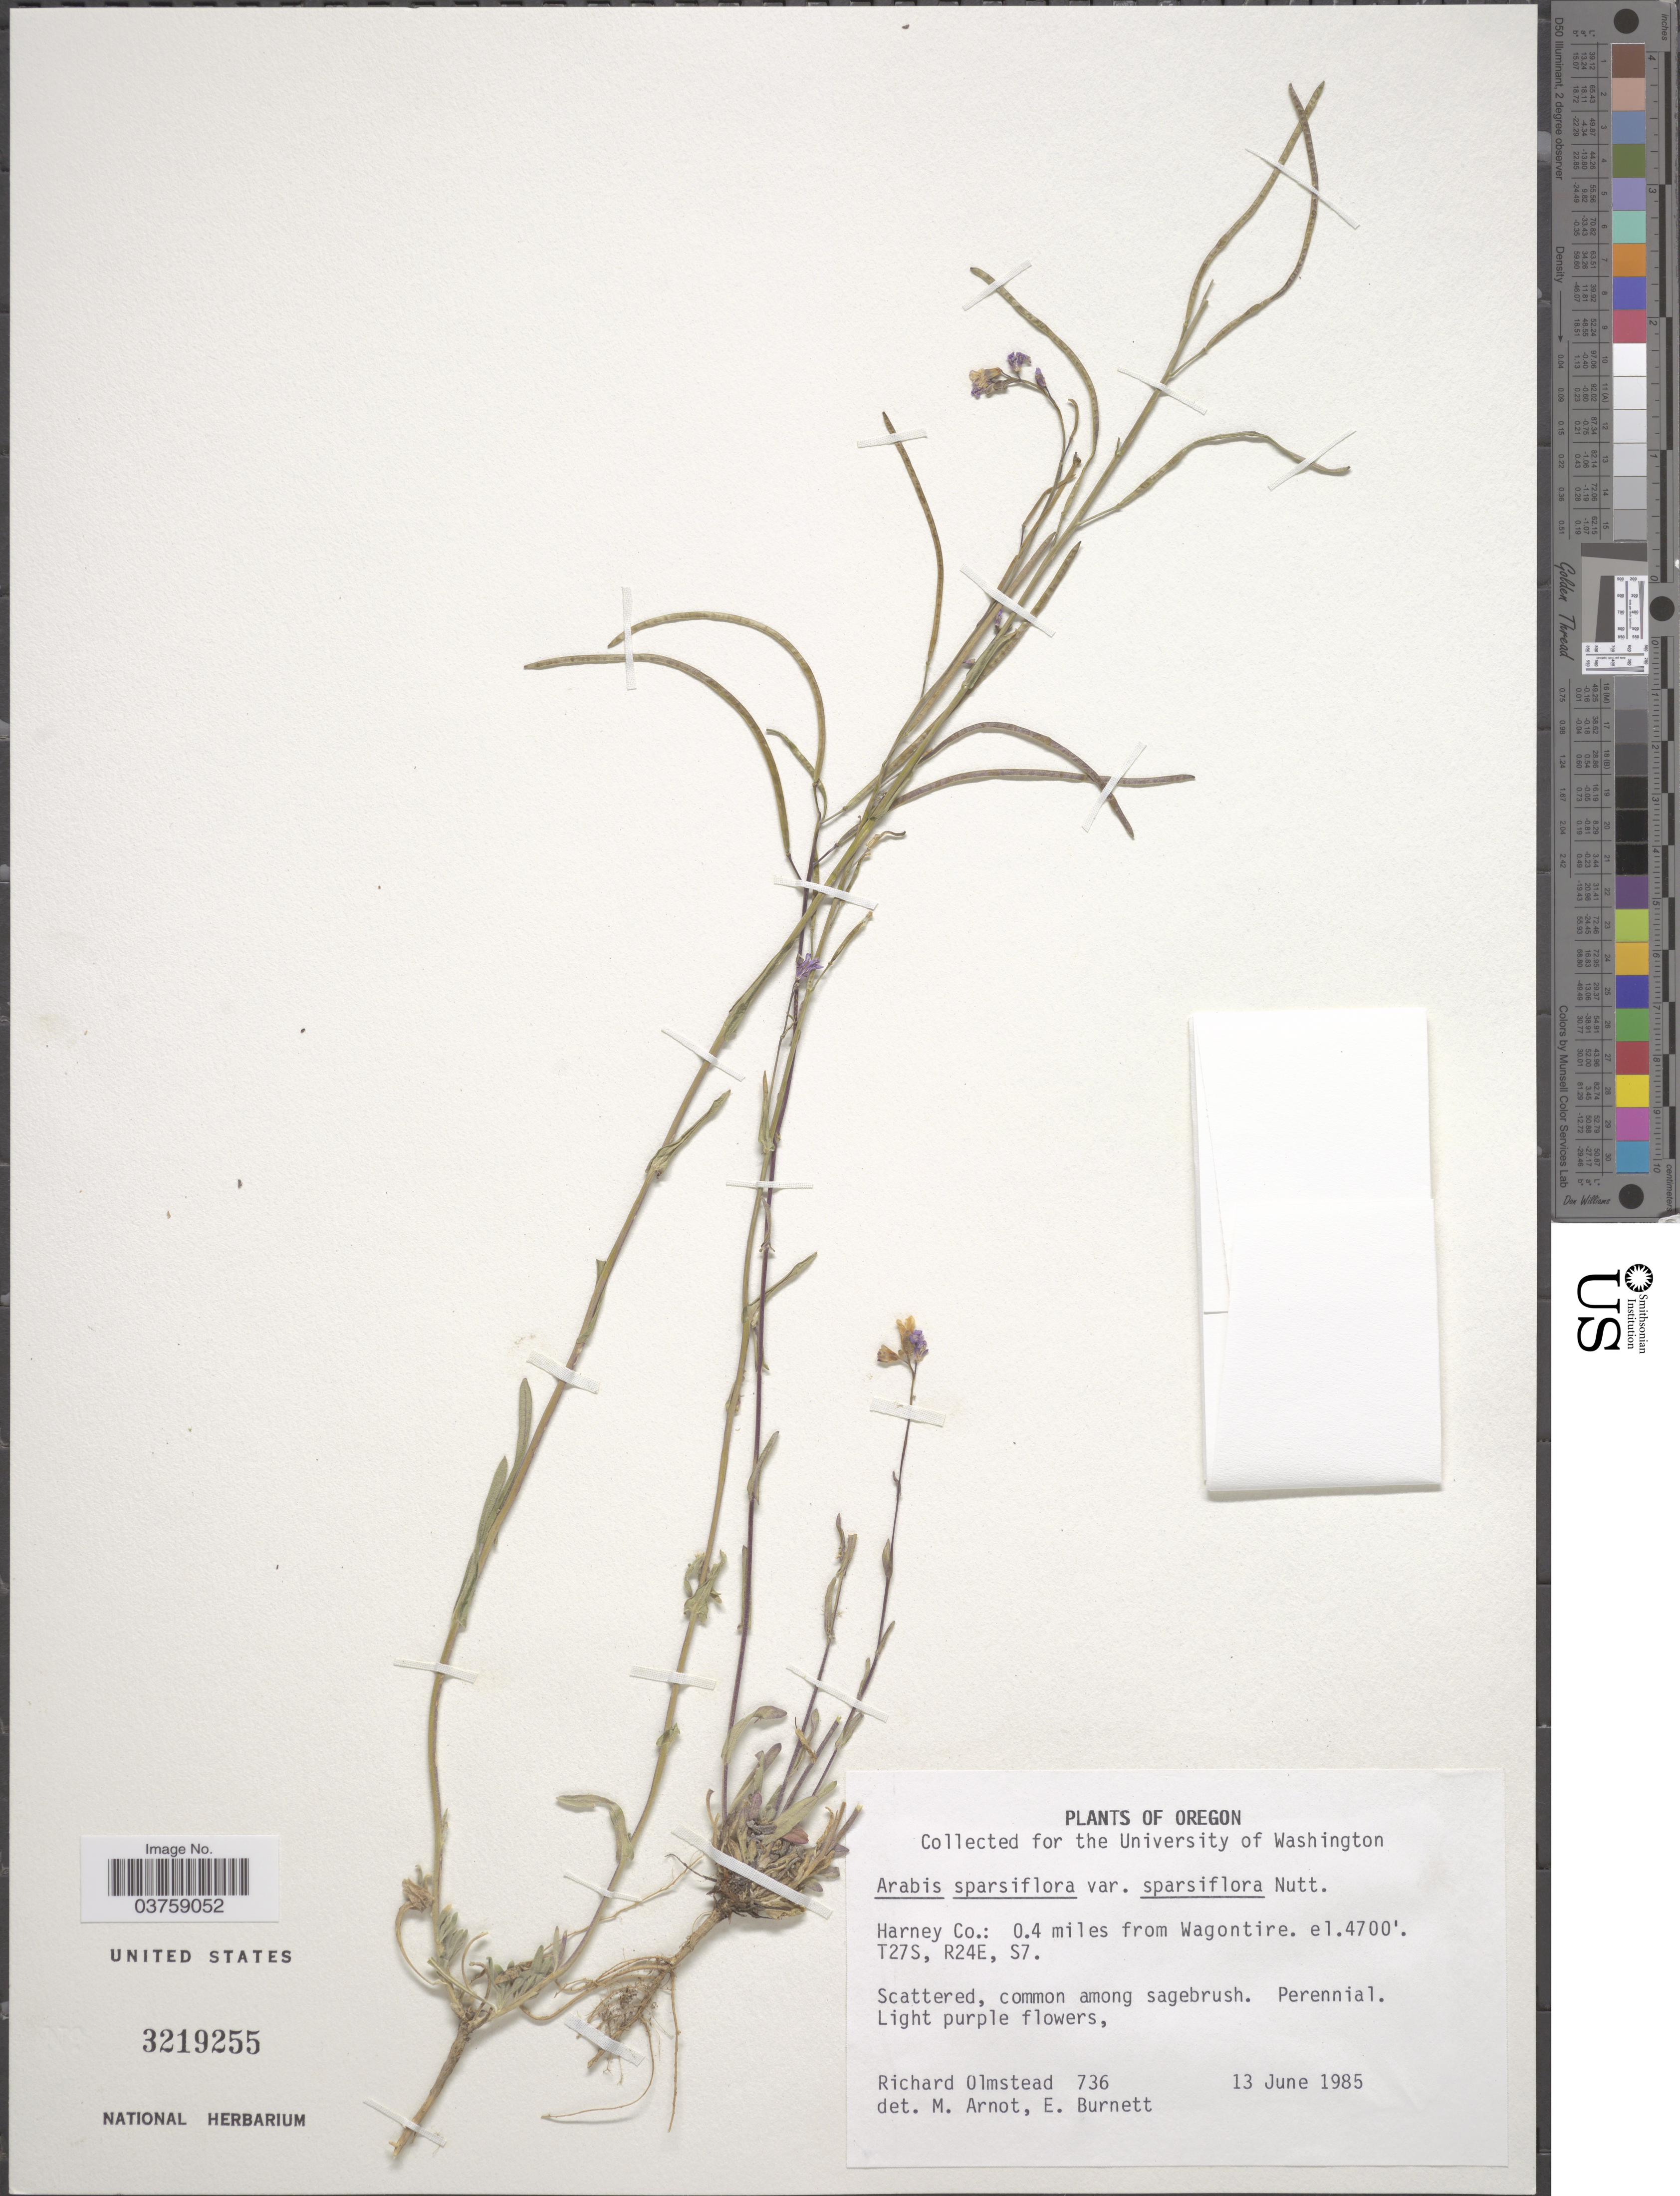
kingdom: Plantae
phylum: Tracheophyta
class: Magnoliopsida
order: Brassicales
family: Brassicaceae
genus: Arabis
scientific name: Arabis sparsiflora var. sparsiflora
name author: Nutt.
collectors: R. Olmstead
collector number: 736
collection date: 1985-06-13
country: United States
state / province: Oregon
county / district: Harney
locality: Harney Co.: 0.4 miles from Wagontire. T27S, R24E, S7.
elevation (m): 1433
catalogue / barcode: US 3219255